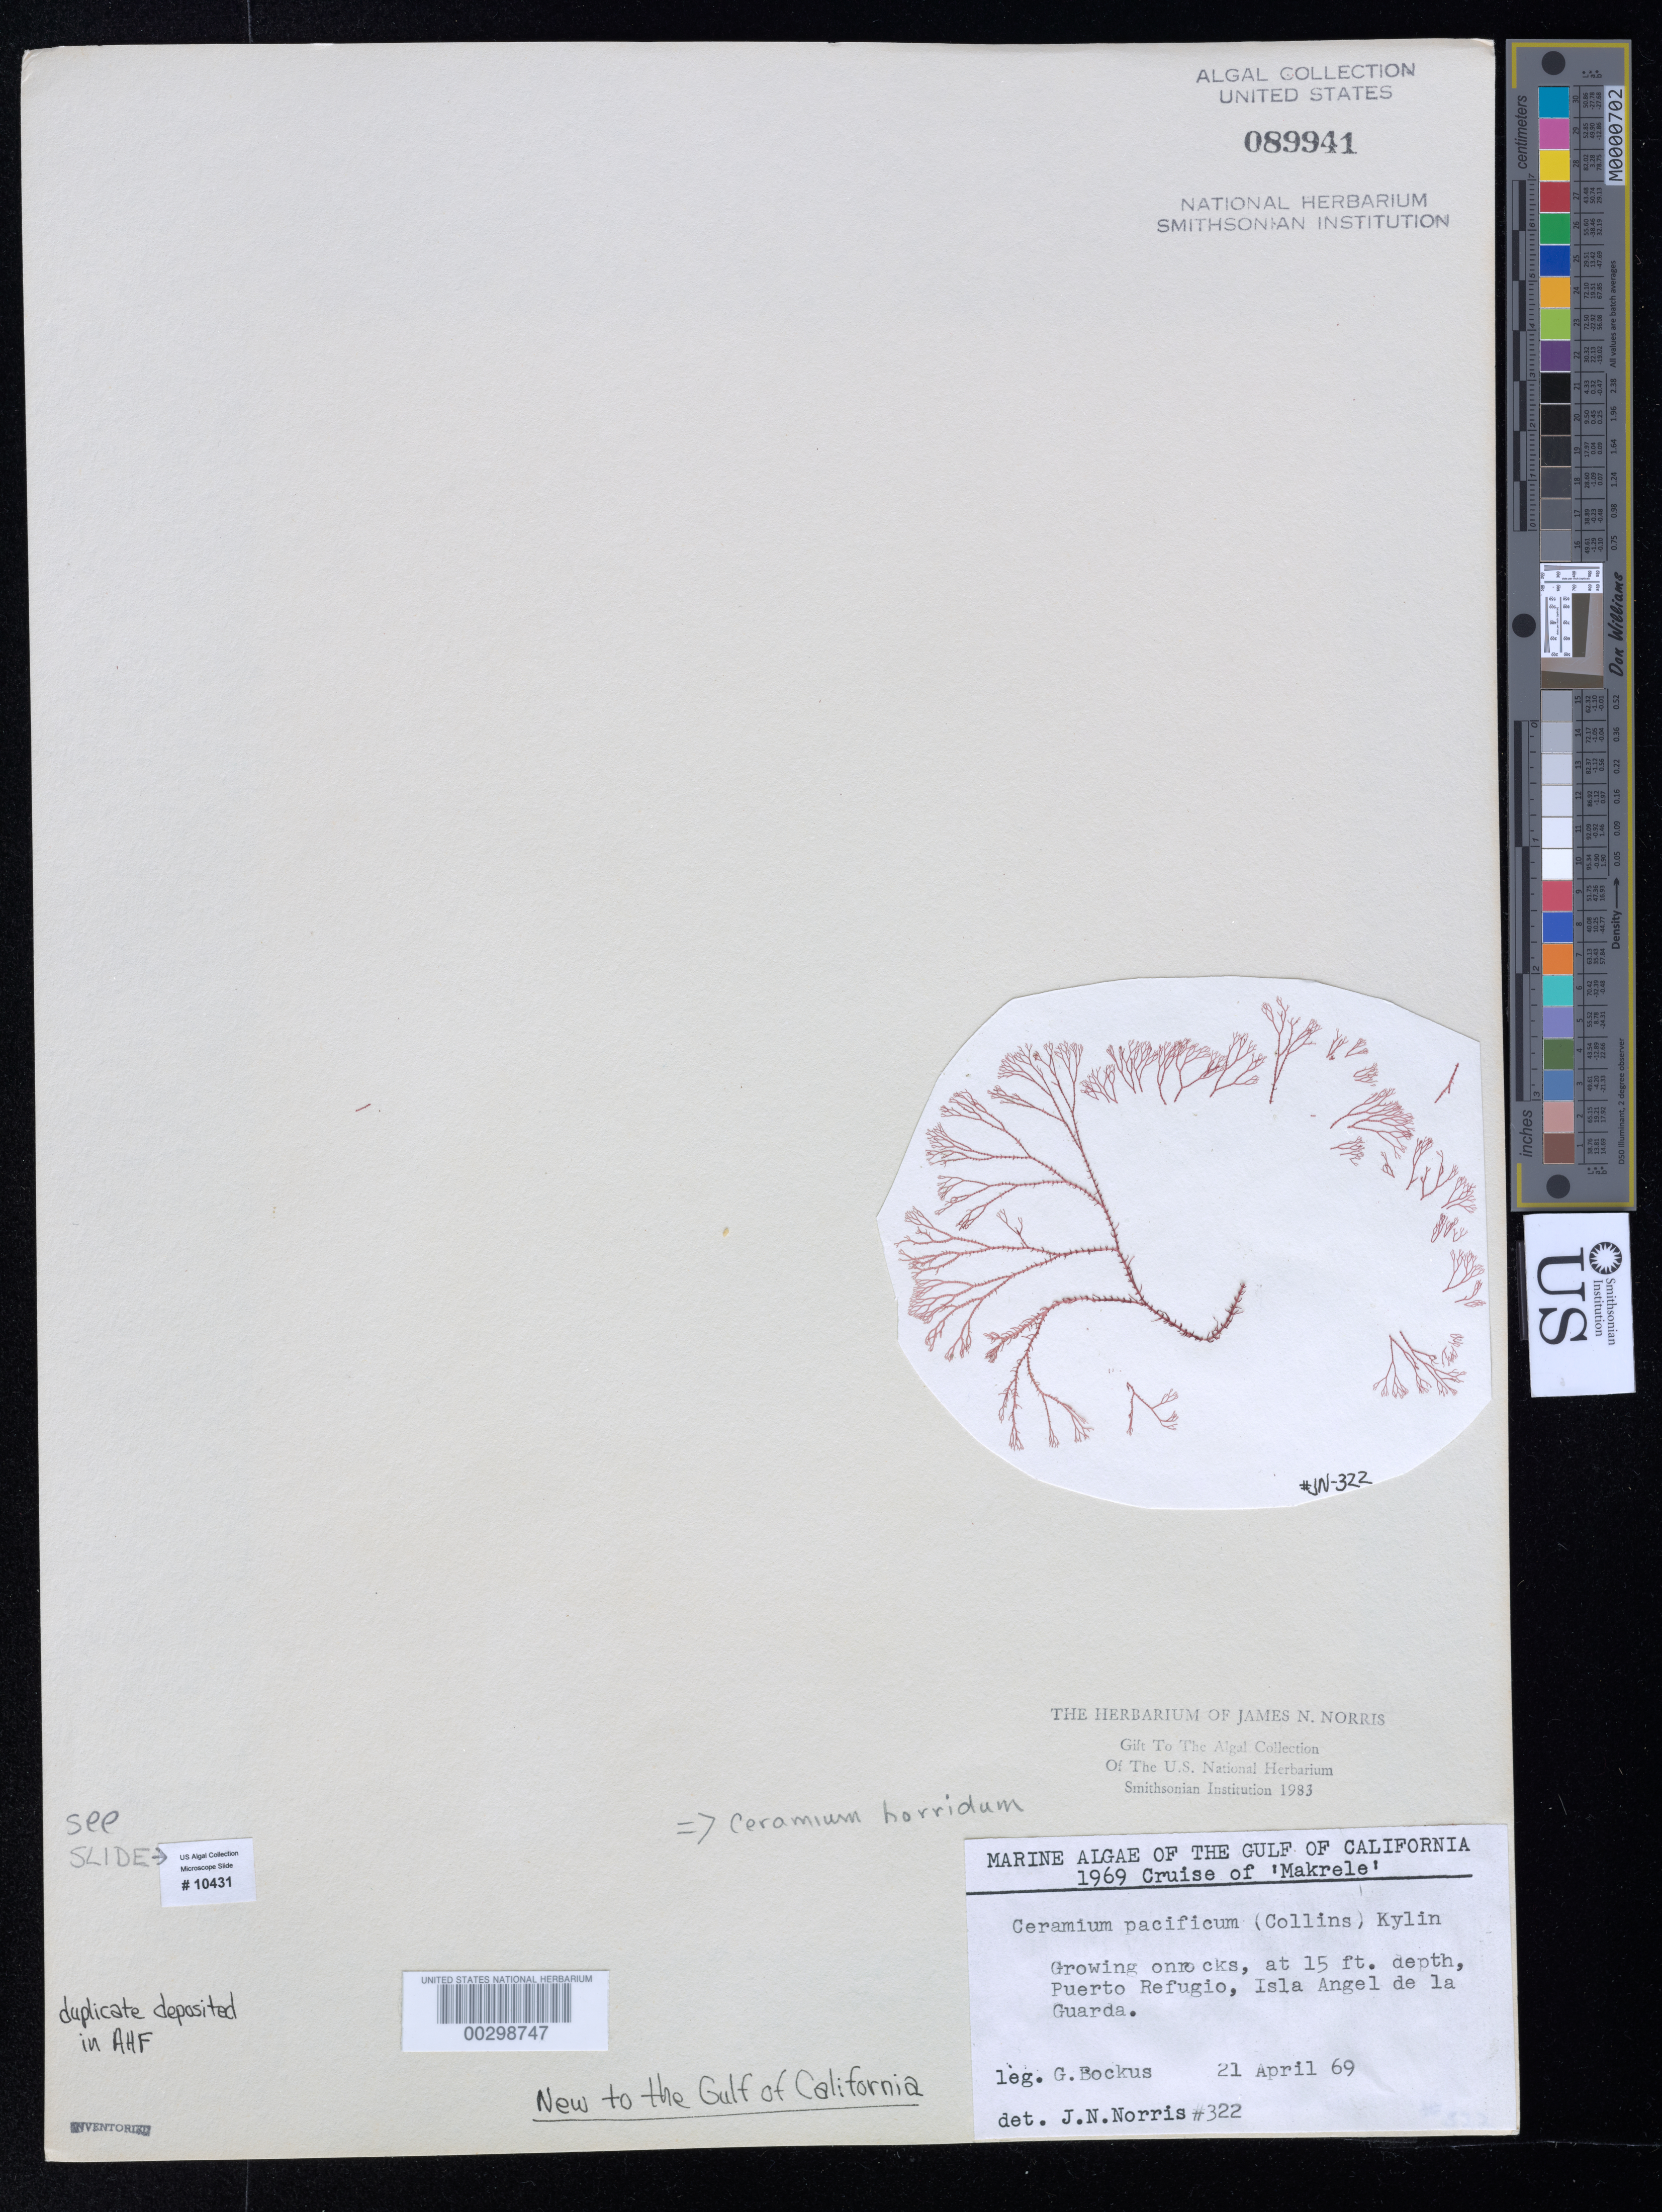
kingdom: Plantae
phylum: Rhodophyta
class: Florideophyceae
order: Ceramiales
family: Ceramiaceae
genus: Ceramium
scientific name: Ceramium pacificum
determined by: Norris, James N.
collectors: G. Bockus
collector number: JN-322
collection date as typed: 21 Apr 1969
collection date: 1969-04-21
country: Mexico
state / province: Baja California Norte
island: Isla Angel de la Guarda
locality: Puerto Refugio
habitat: Growing on rocks, at 15 ft. depth.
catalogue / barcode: US 89941